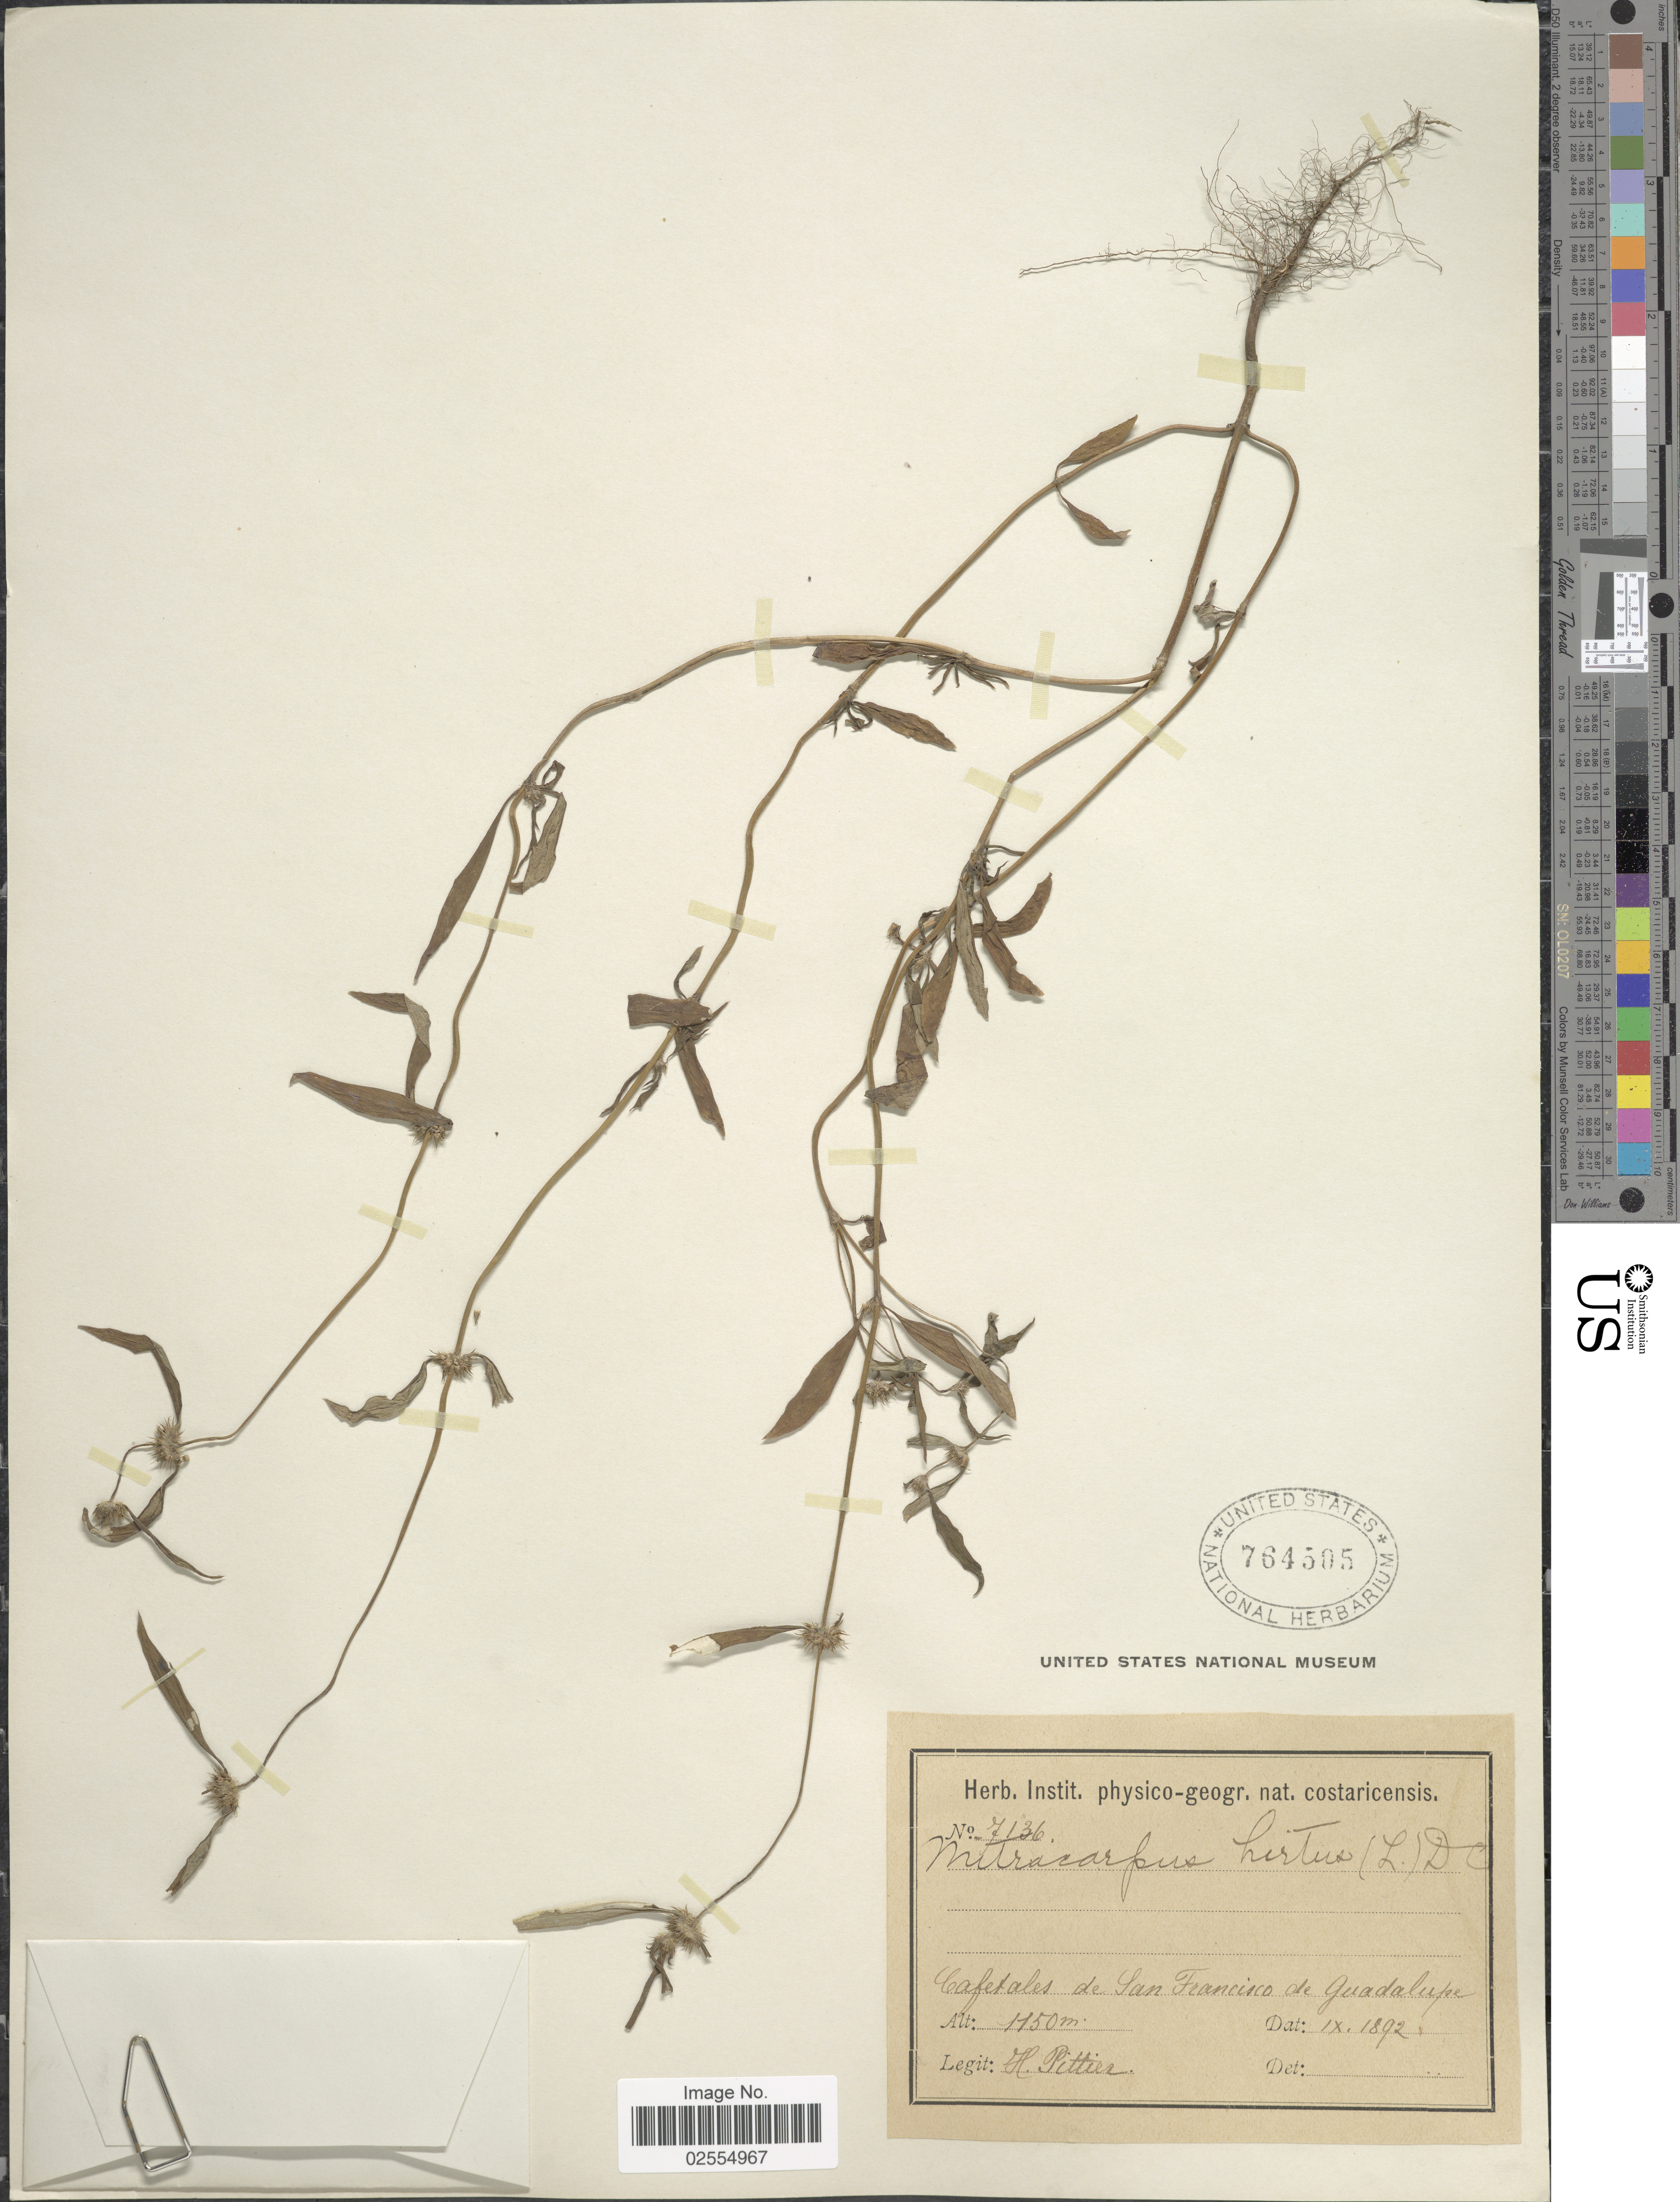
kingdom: Plantae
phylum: Tracheophyta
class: Magnoliopsida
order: Gentianales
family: Rubiaceae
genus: Mitracarpus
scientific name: Mitracarpus hirtus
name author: (L.) DC.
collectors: H. F. Pittier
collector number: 7136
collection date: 1892-09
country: Costa Rica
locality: Cafetales de San Francisco de Guadalupe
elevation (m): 1150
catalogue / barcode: US 764505